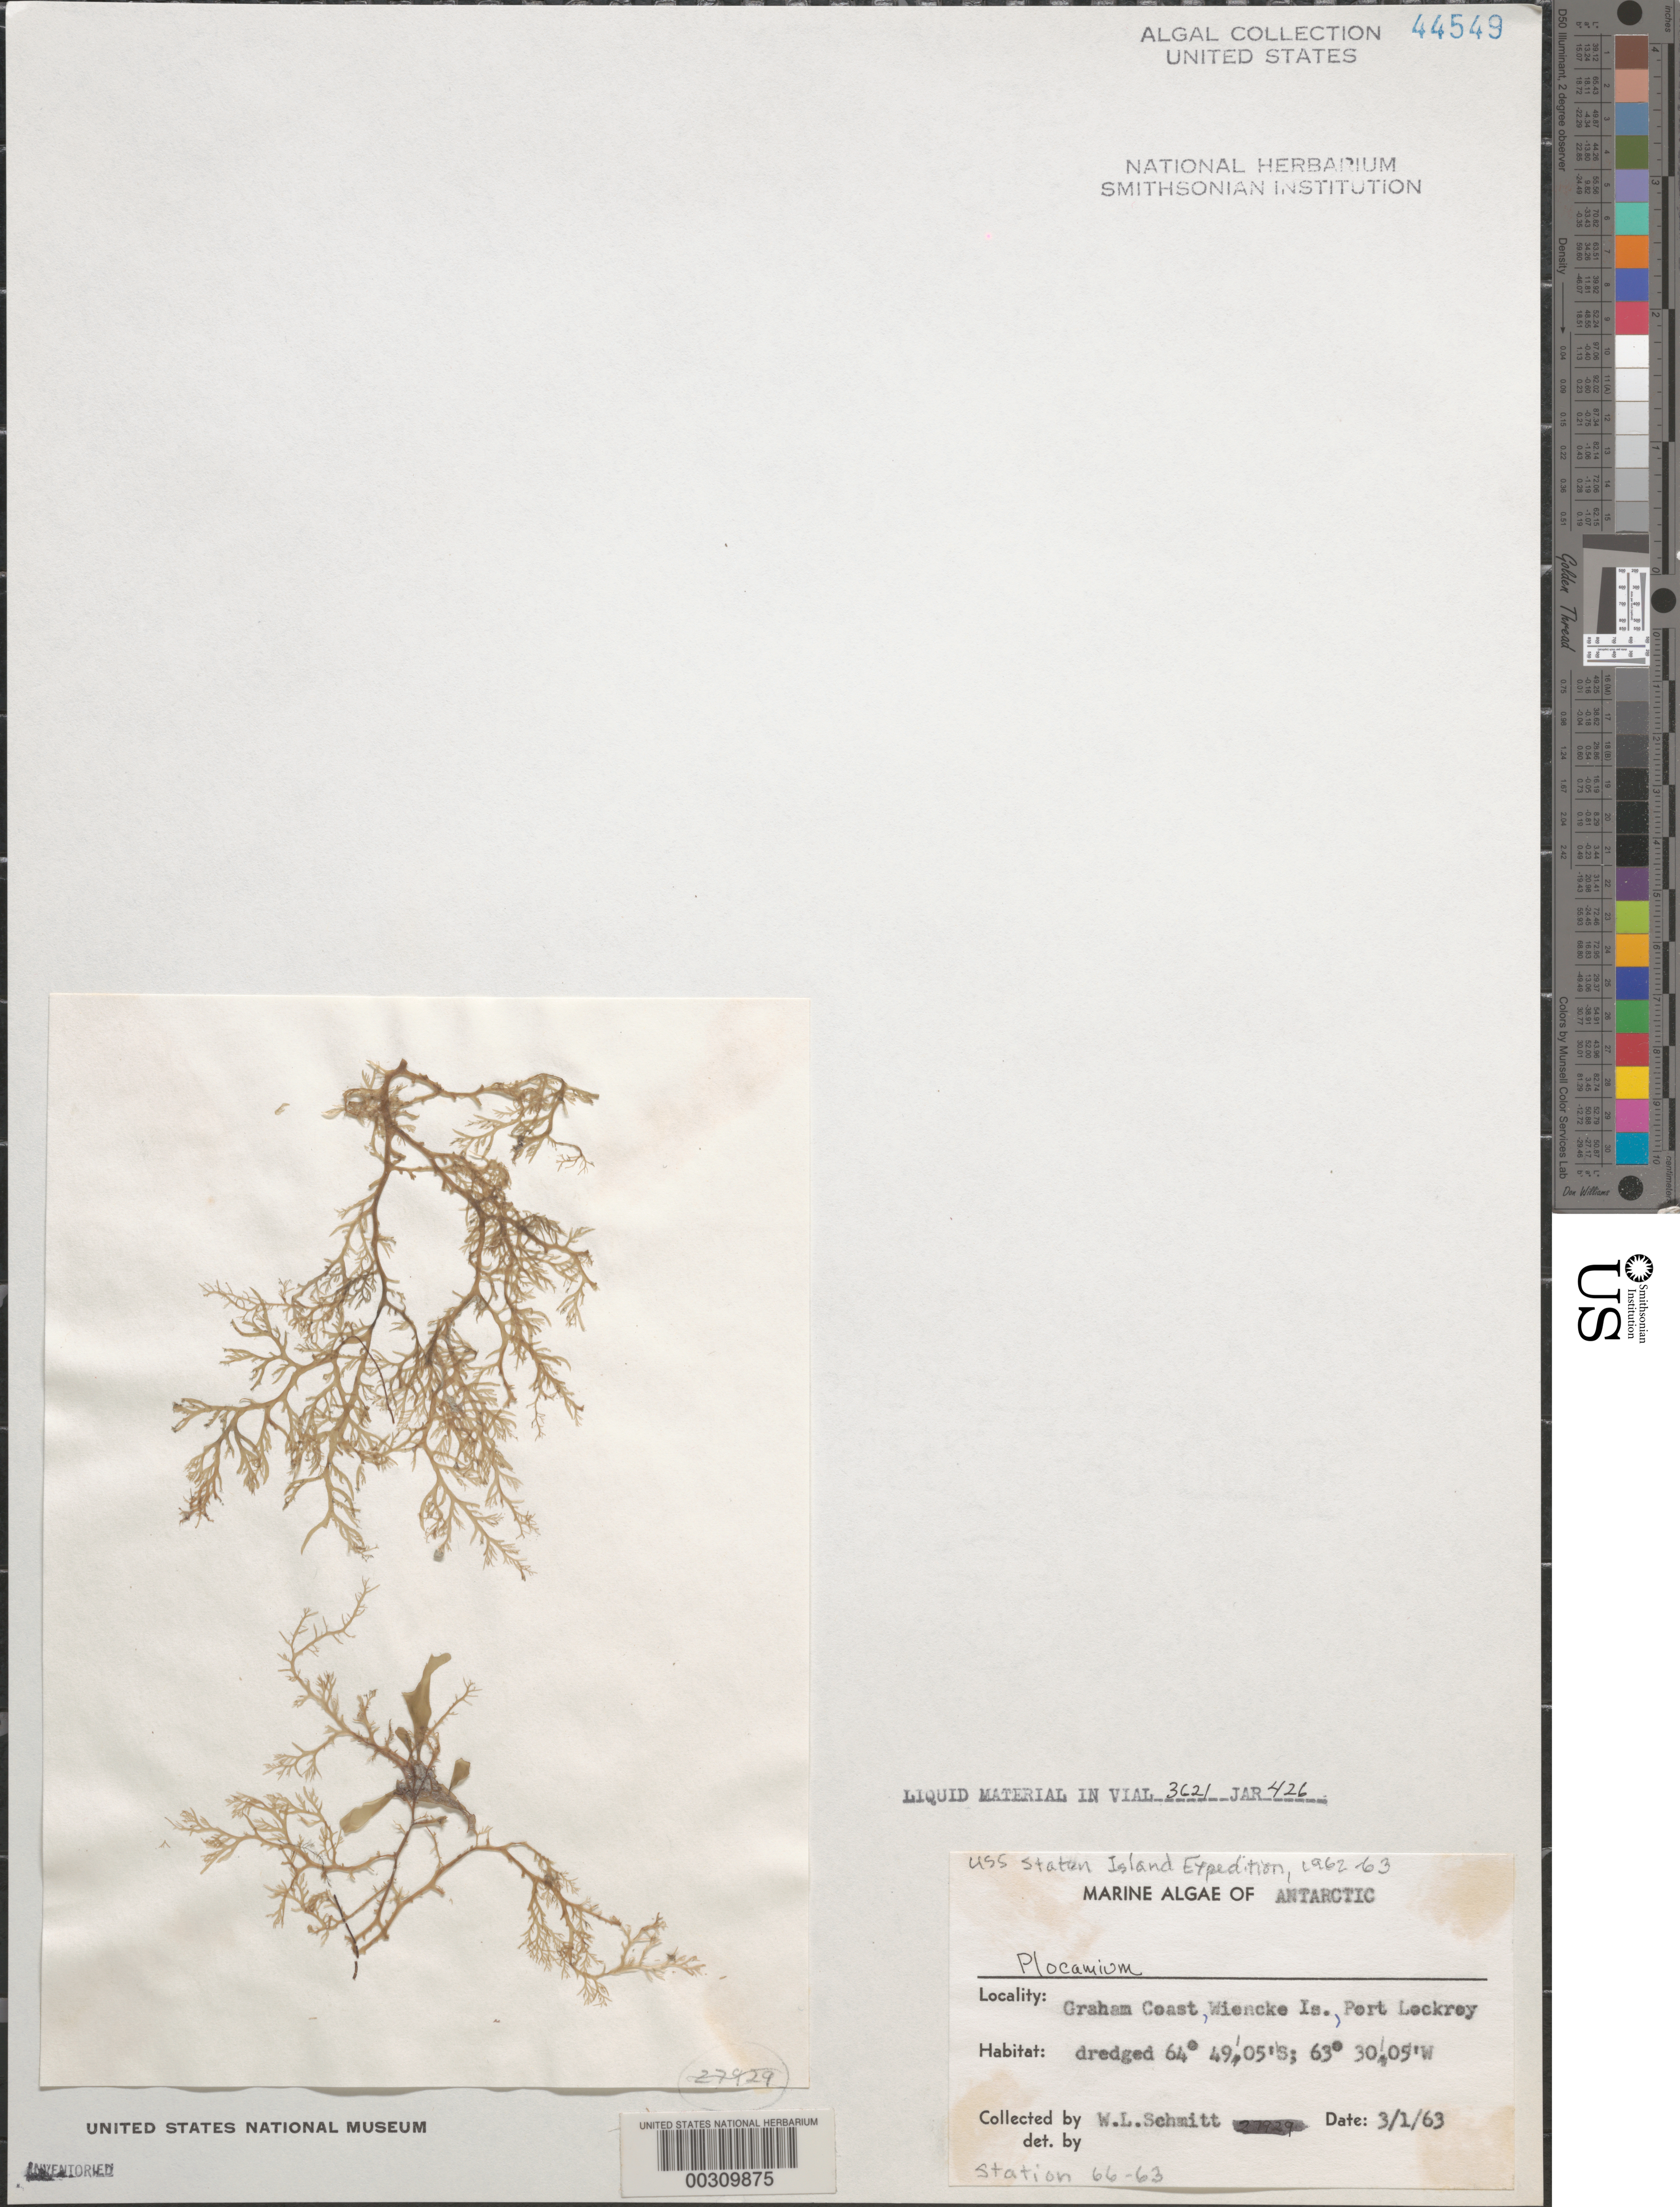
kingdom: Plantae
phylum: Rhodophyta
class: Florideophyceae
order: Plocamiales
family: Plocamiaceae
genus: Plocamium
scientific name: Plocamium sp.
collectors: W. L. Schmitt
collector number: Station 66-63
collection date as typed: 01 Mar 1963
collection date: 1963-03-01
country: Antarctica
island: Wiencke Island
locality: Port Lockroy, Antarctic Peninsula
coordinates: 64 49'05"S, 63 30'05"W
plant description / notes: USS Staten Island Expedition, 1962-1963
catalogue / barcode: US 44549